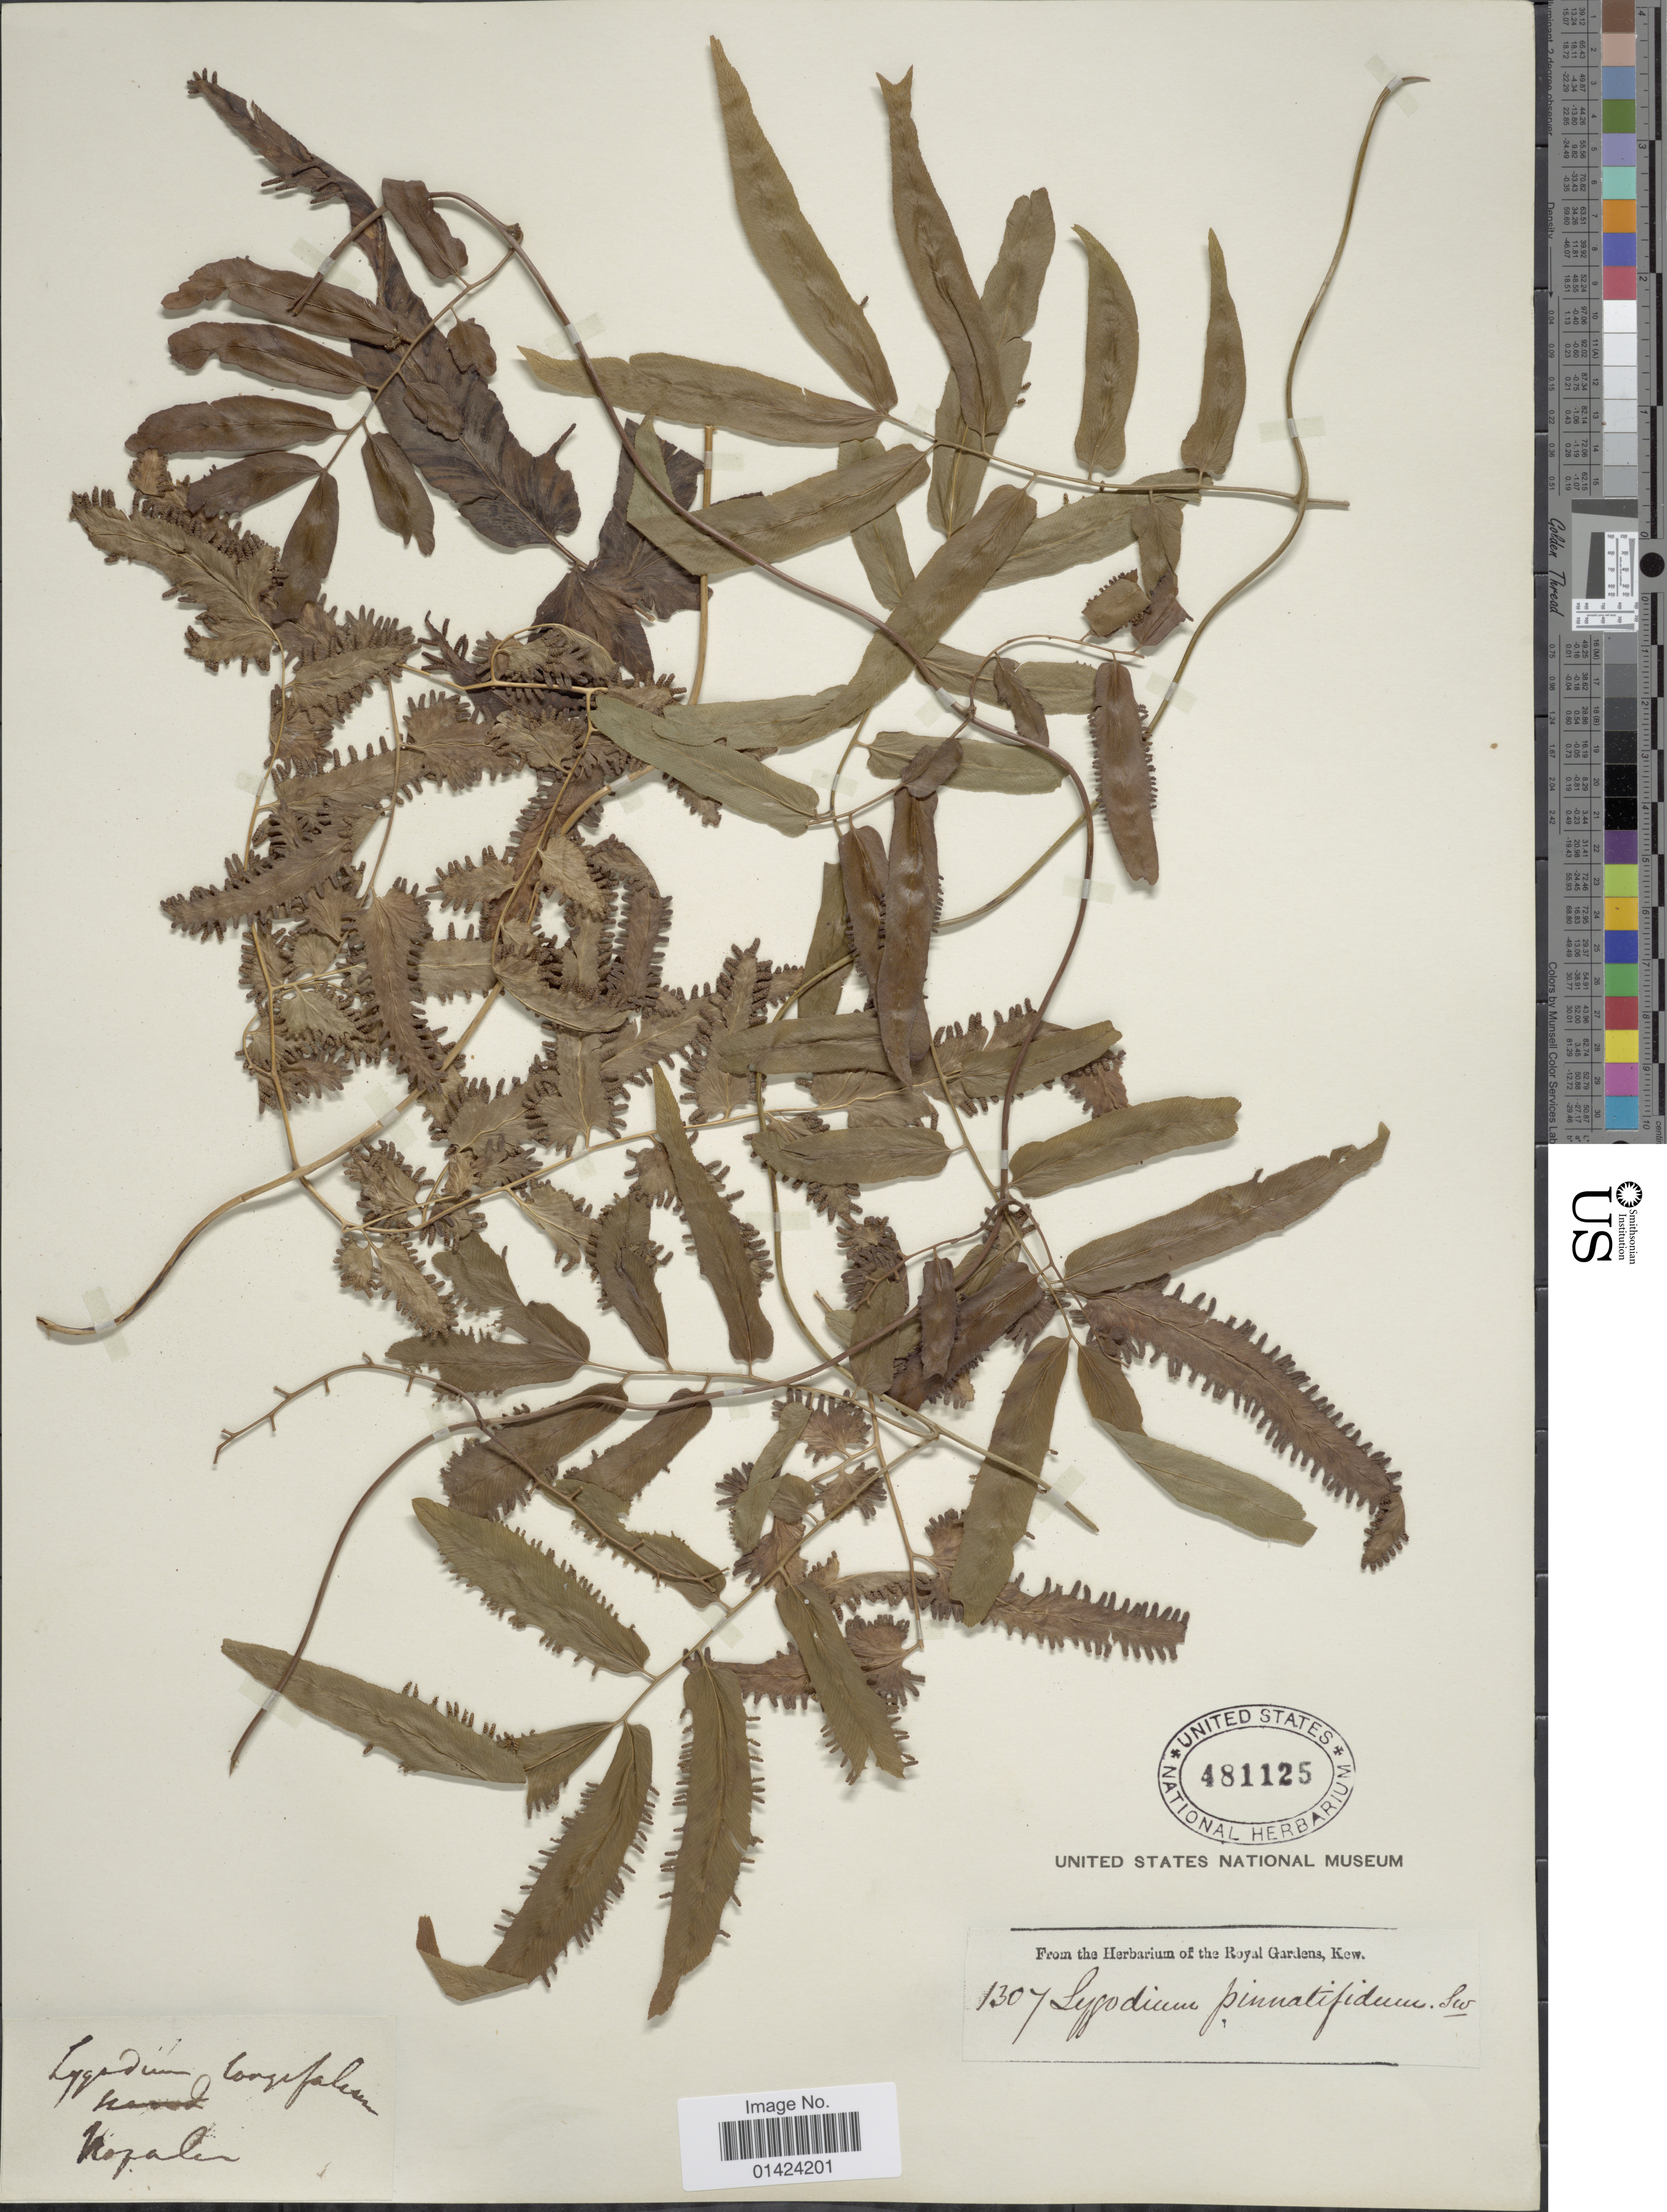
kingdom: Plantae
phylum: Tracheophyta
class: Polypodiopsida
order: Schizaeales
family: Lygodiaceae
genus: Lygodium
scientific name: Lygodium flexuosum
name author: Sw.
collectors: Kopalen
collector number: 1307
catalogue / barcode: US 481125